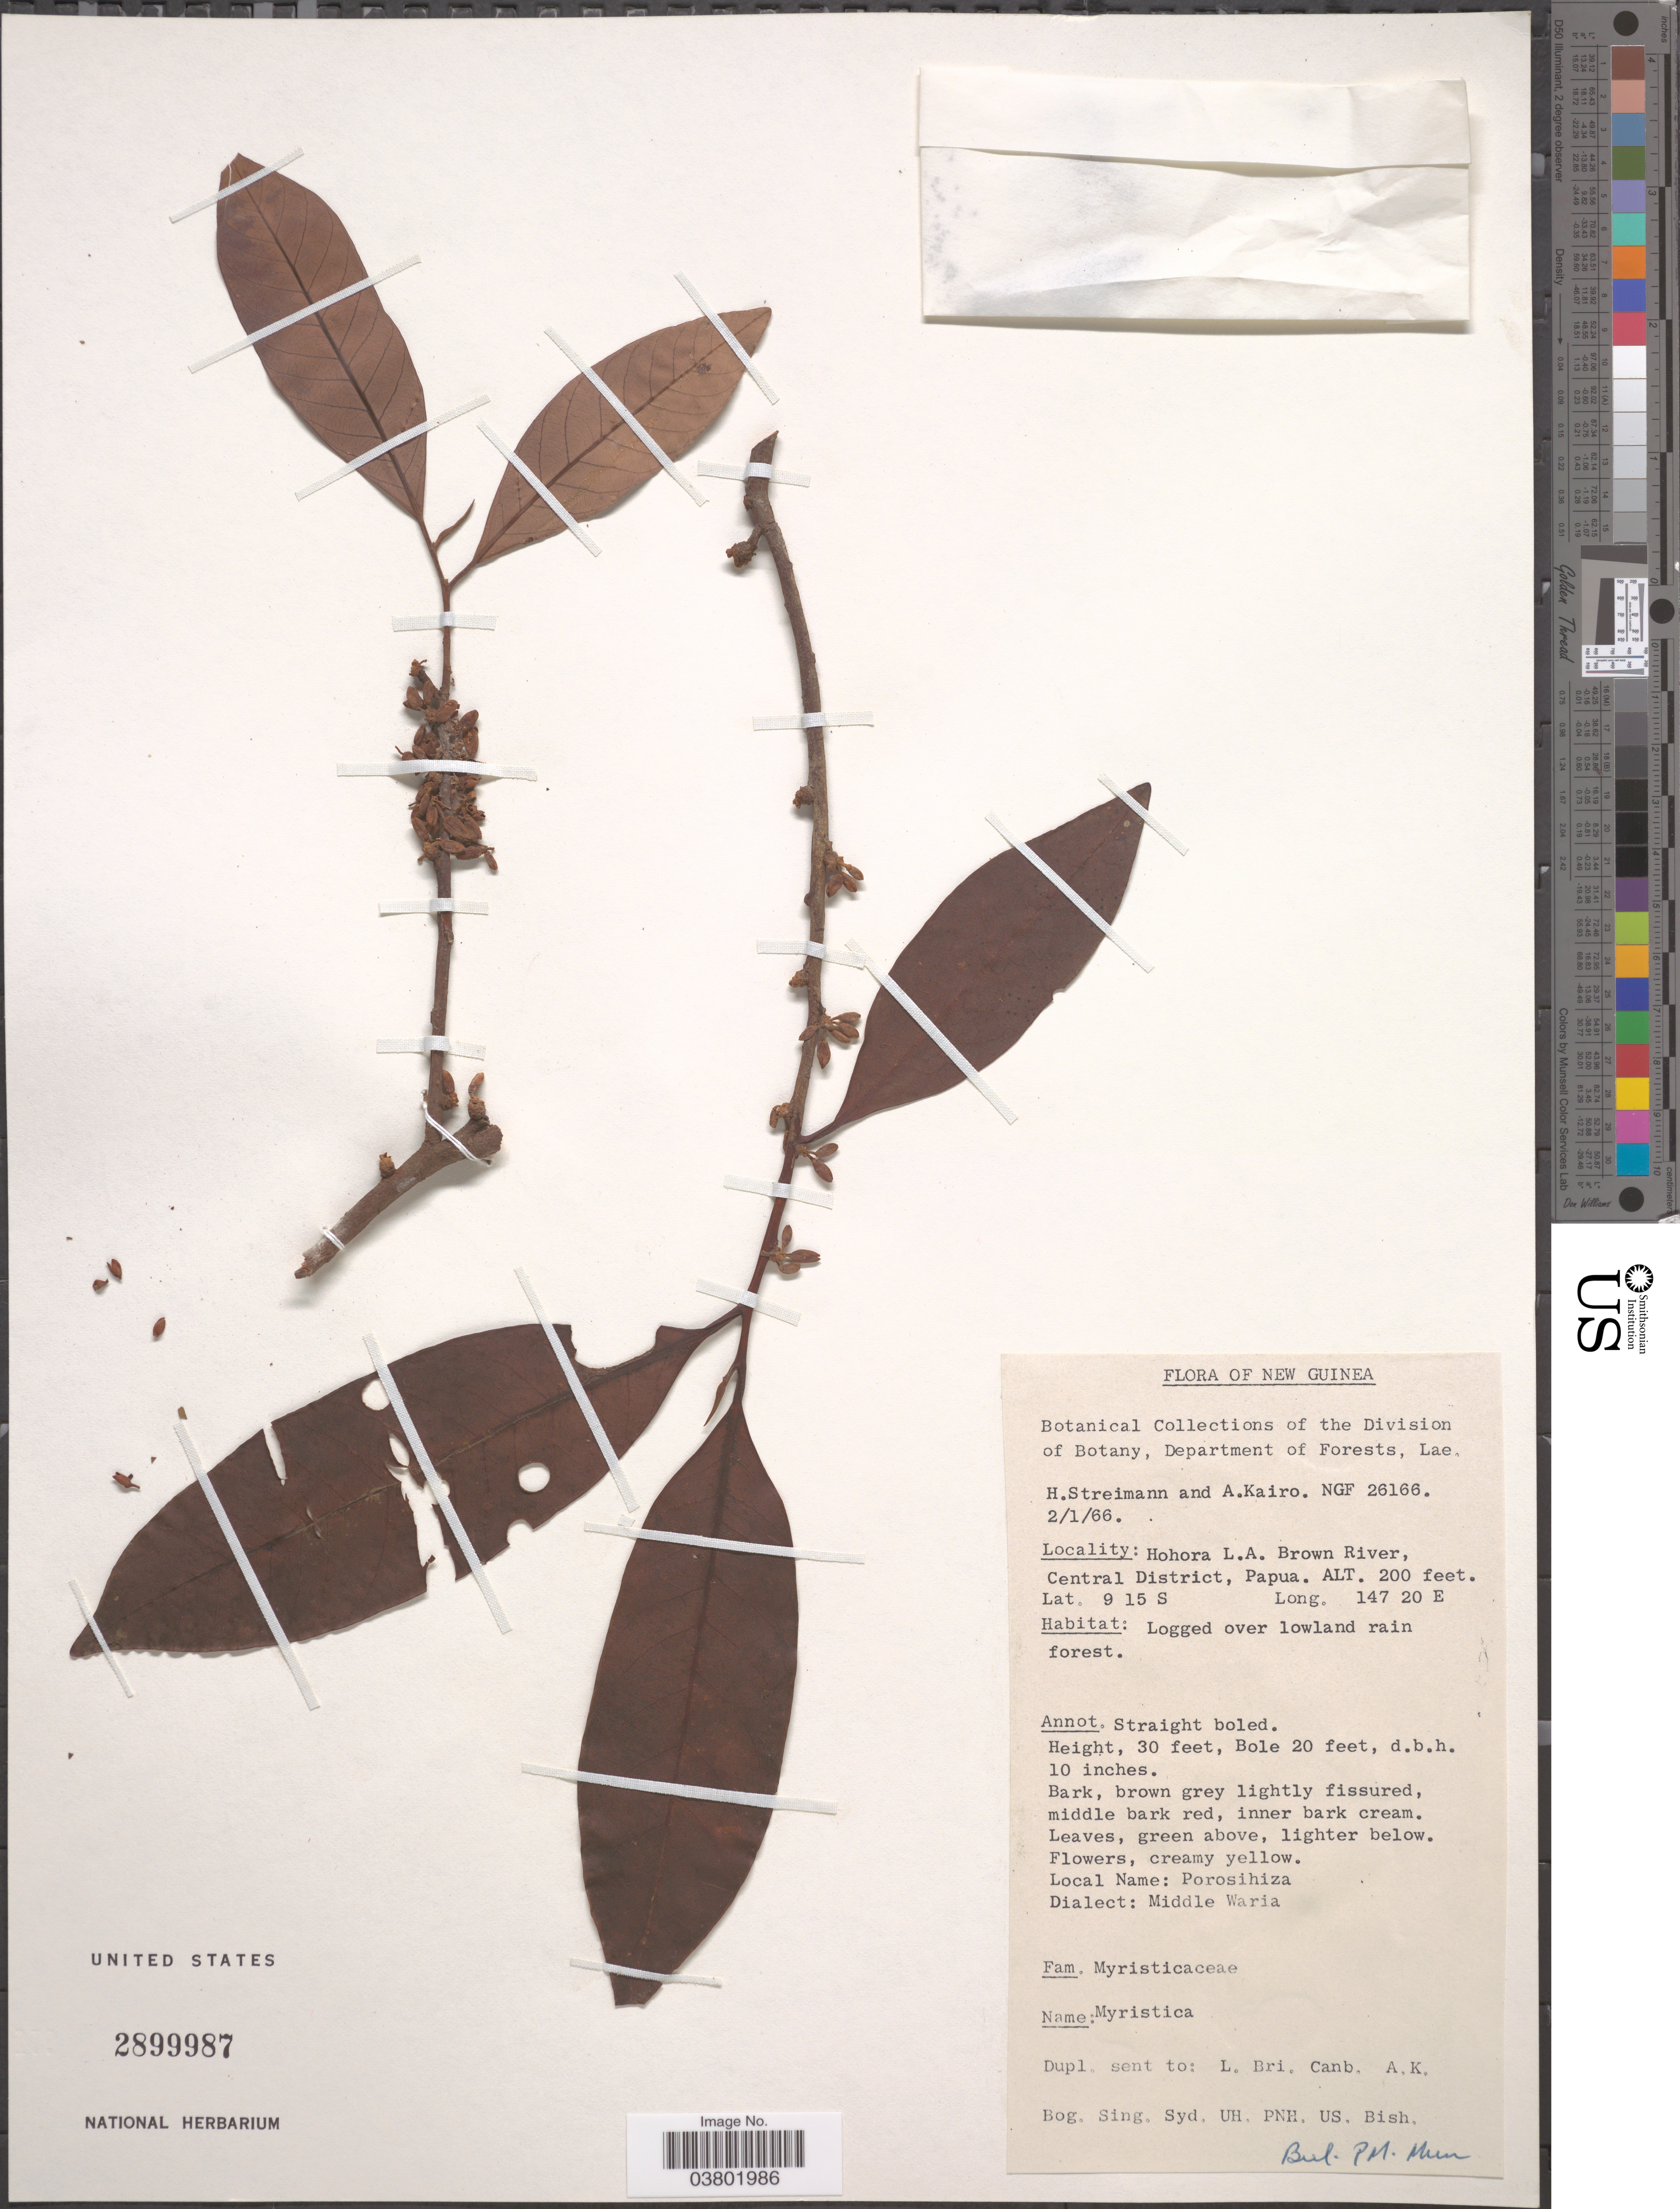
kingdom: Plantae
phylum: Tracheophyta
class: Magnoliopsida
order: Magnoliales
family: Myristicaceae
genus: Myristica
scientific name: Myristica sp.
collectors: H. Streimann & A. Kairo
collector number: NGF 26166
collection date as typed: Transcribed d/m/y: 2/1/66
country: Papua New Guinea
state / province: Central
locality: New Guinea. Hohora L.A. Brown River, Centrak District, Papua.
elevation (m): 61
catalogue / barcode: US 2899987